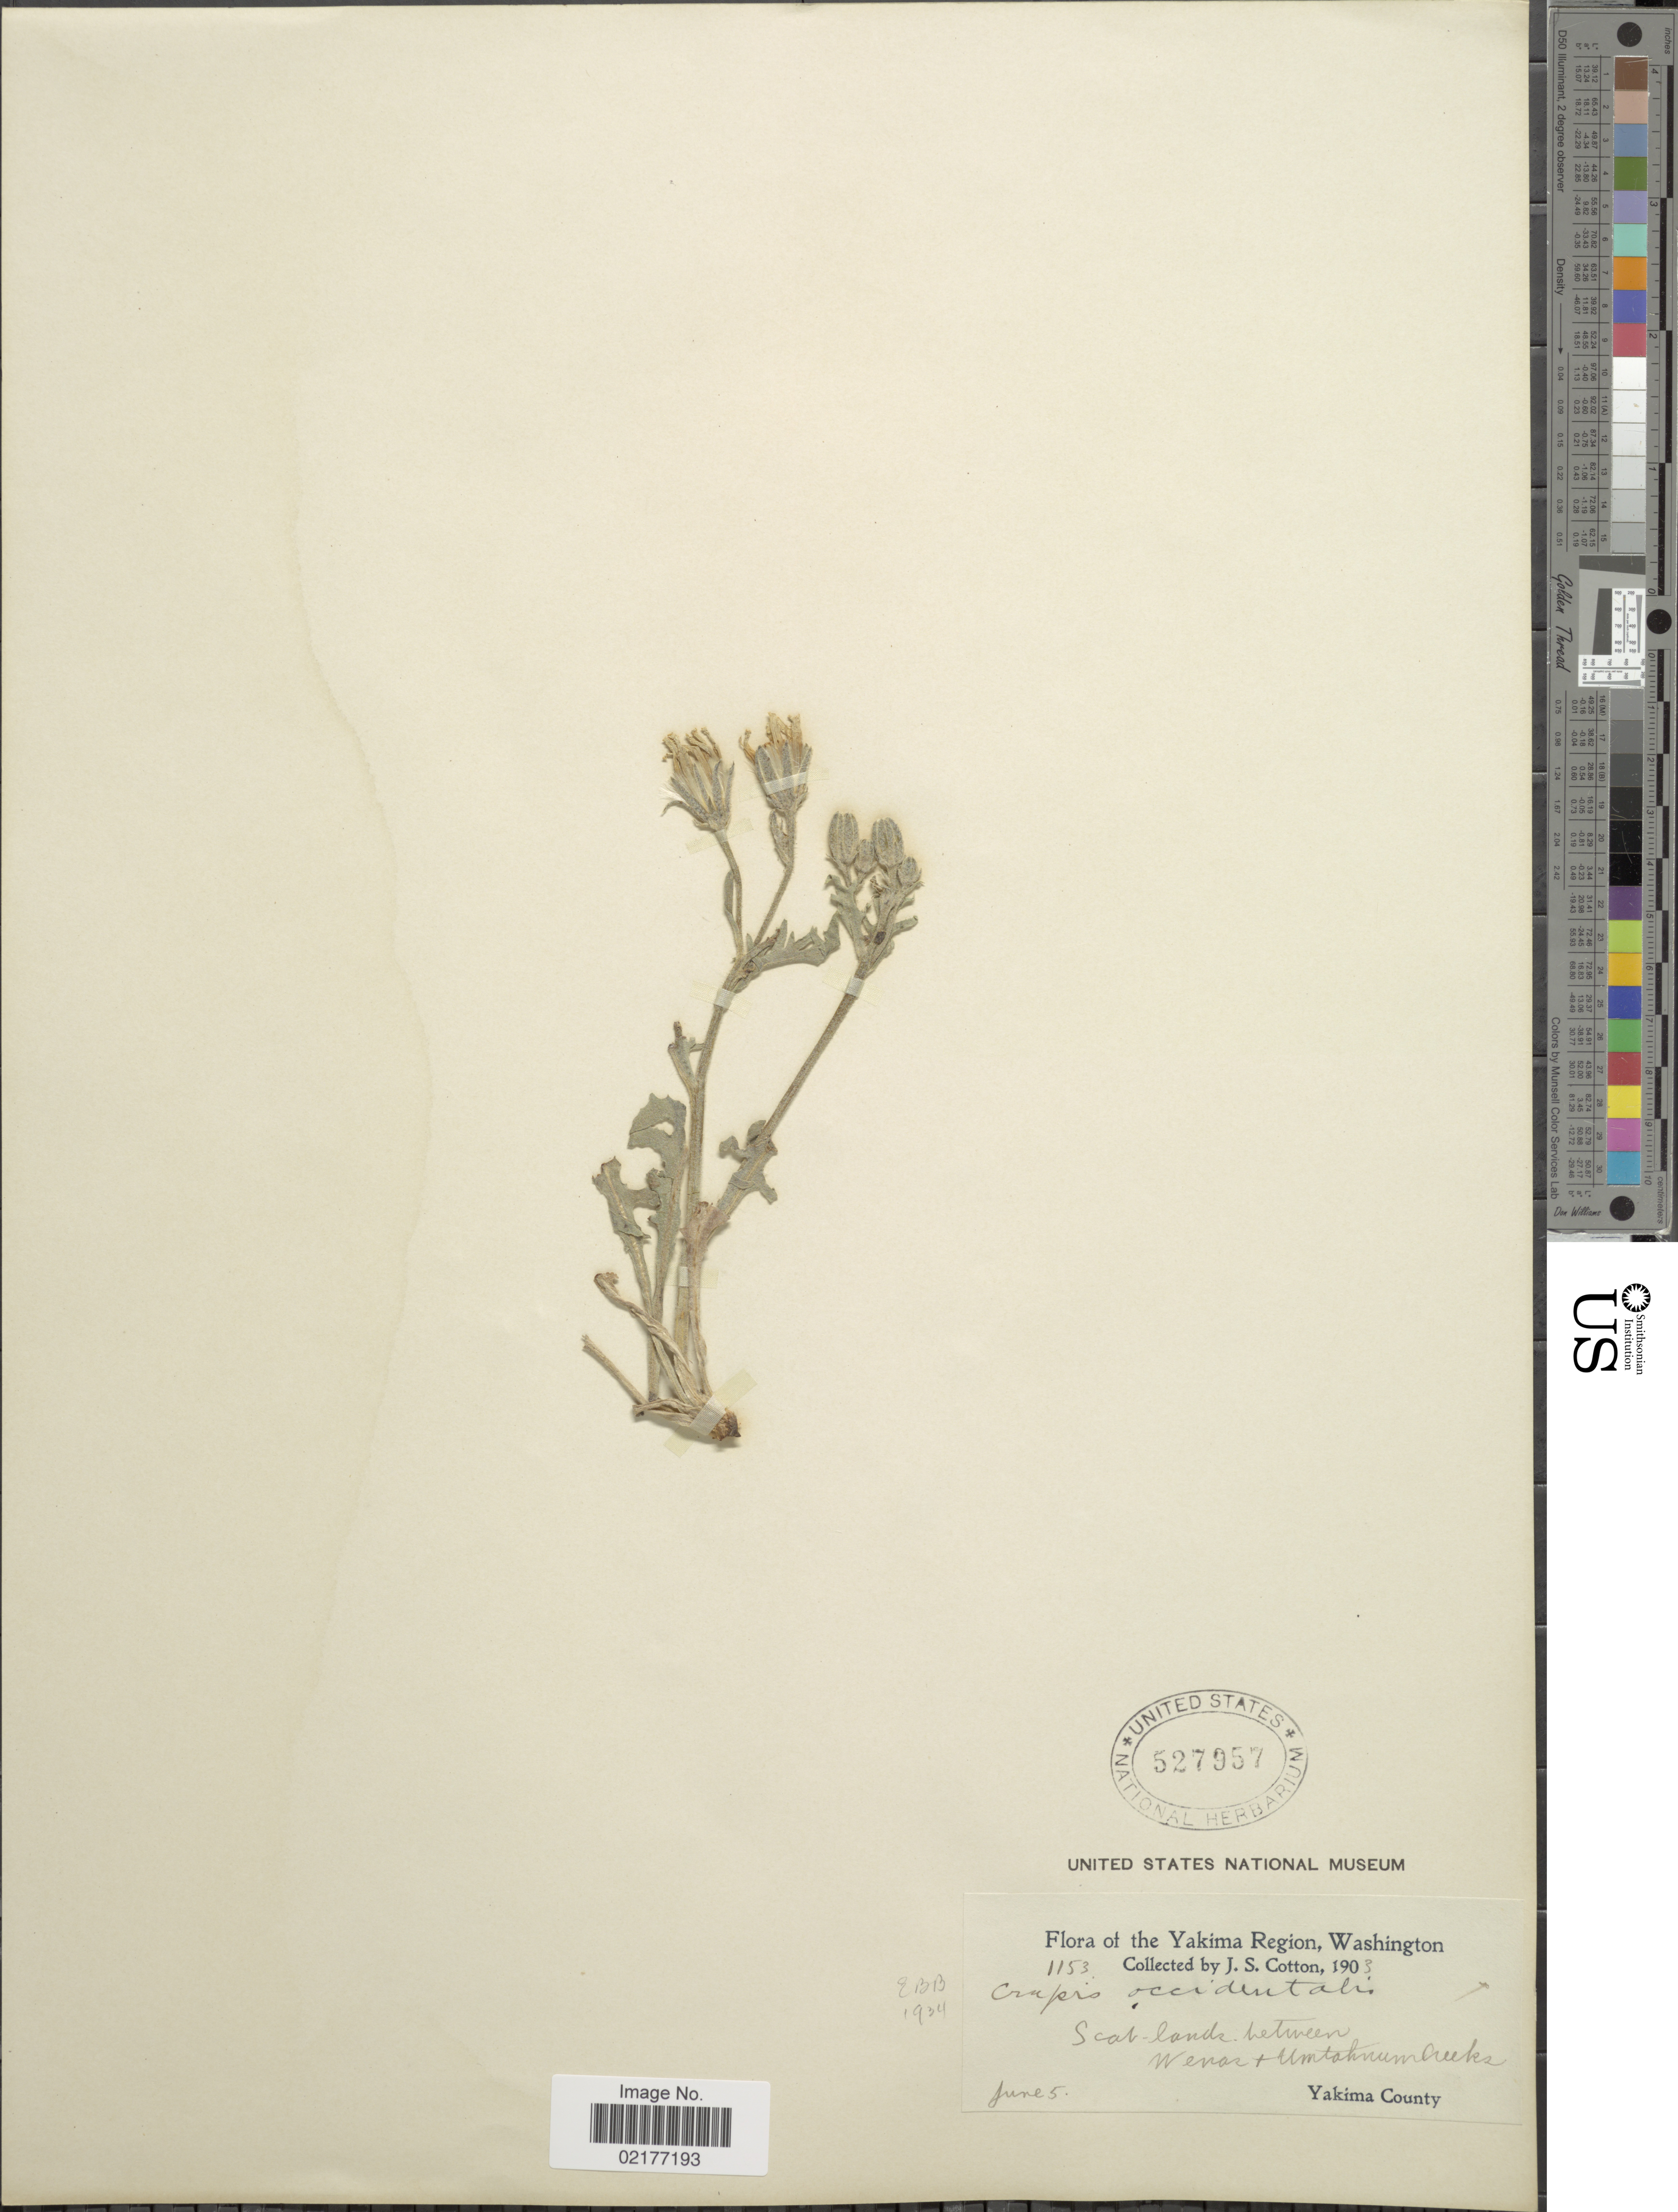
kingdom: Plantae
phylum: Tracheophyta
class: Magnoliopsida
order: Asterales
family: Asteraceae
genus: Crepis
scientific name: Crepis occidentalis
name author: Nutt.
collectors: J. S. Cotton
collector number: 1153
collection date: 1903-06-05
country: United States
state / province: Washington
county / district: Yakima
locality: The Yakima Region, Washington, Scat landz between Wenar & Umtaknum Creek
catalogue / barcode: US 527957